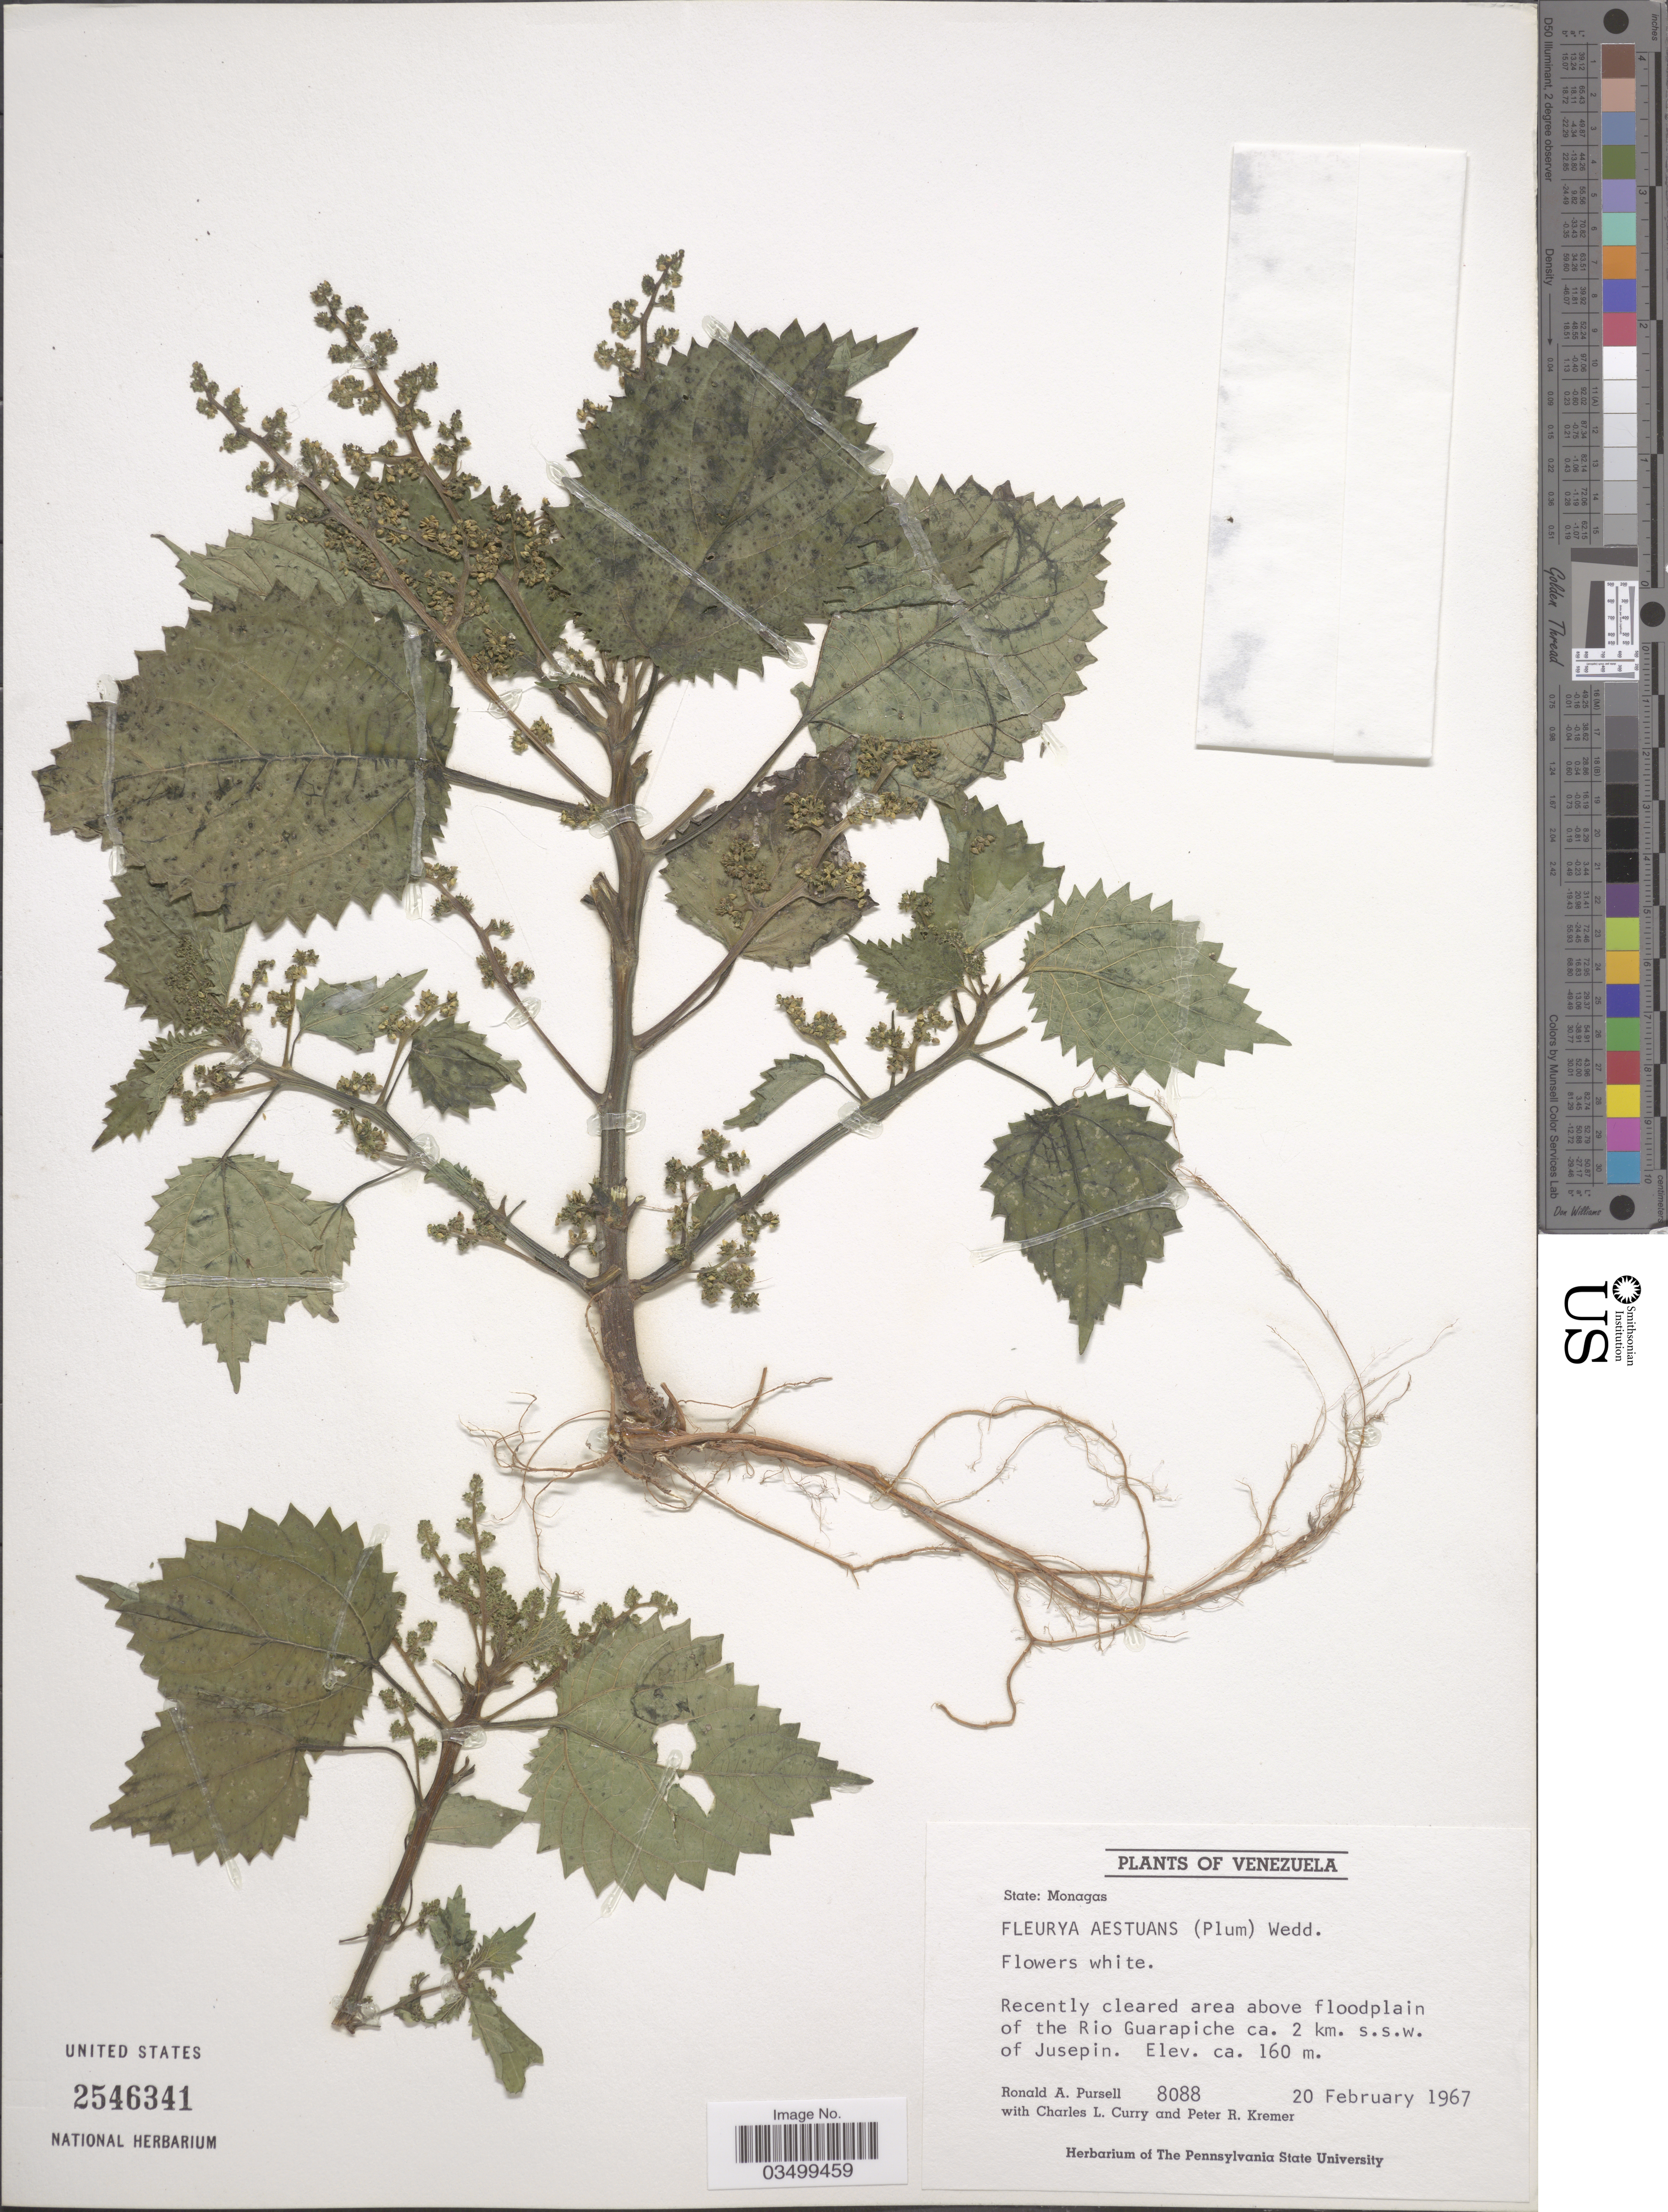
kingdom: Plantae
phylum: Tracheophyta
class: Magnoliopsida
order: Rosales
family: Urticaceae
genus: Laportea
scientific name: Laportea aestuans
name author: (L.) Chew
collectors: R. A. Pursell, C. L. Curry & P. Kremer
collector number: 8088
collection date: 1967-02-20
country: Venezuela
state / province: Monagas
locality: Recently cleared area above floodplain of the Rio Guarapiche ca. 2 km. s.s.w. of Jusepin.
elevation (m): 160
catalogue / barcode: US 2546341